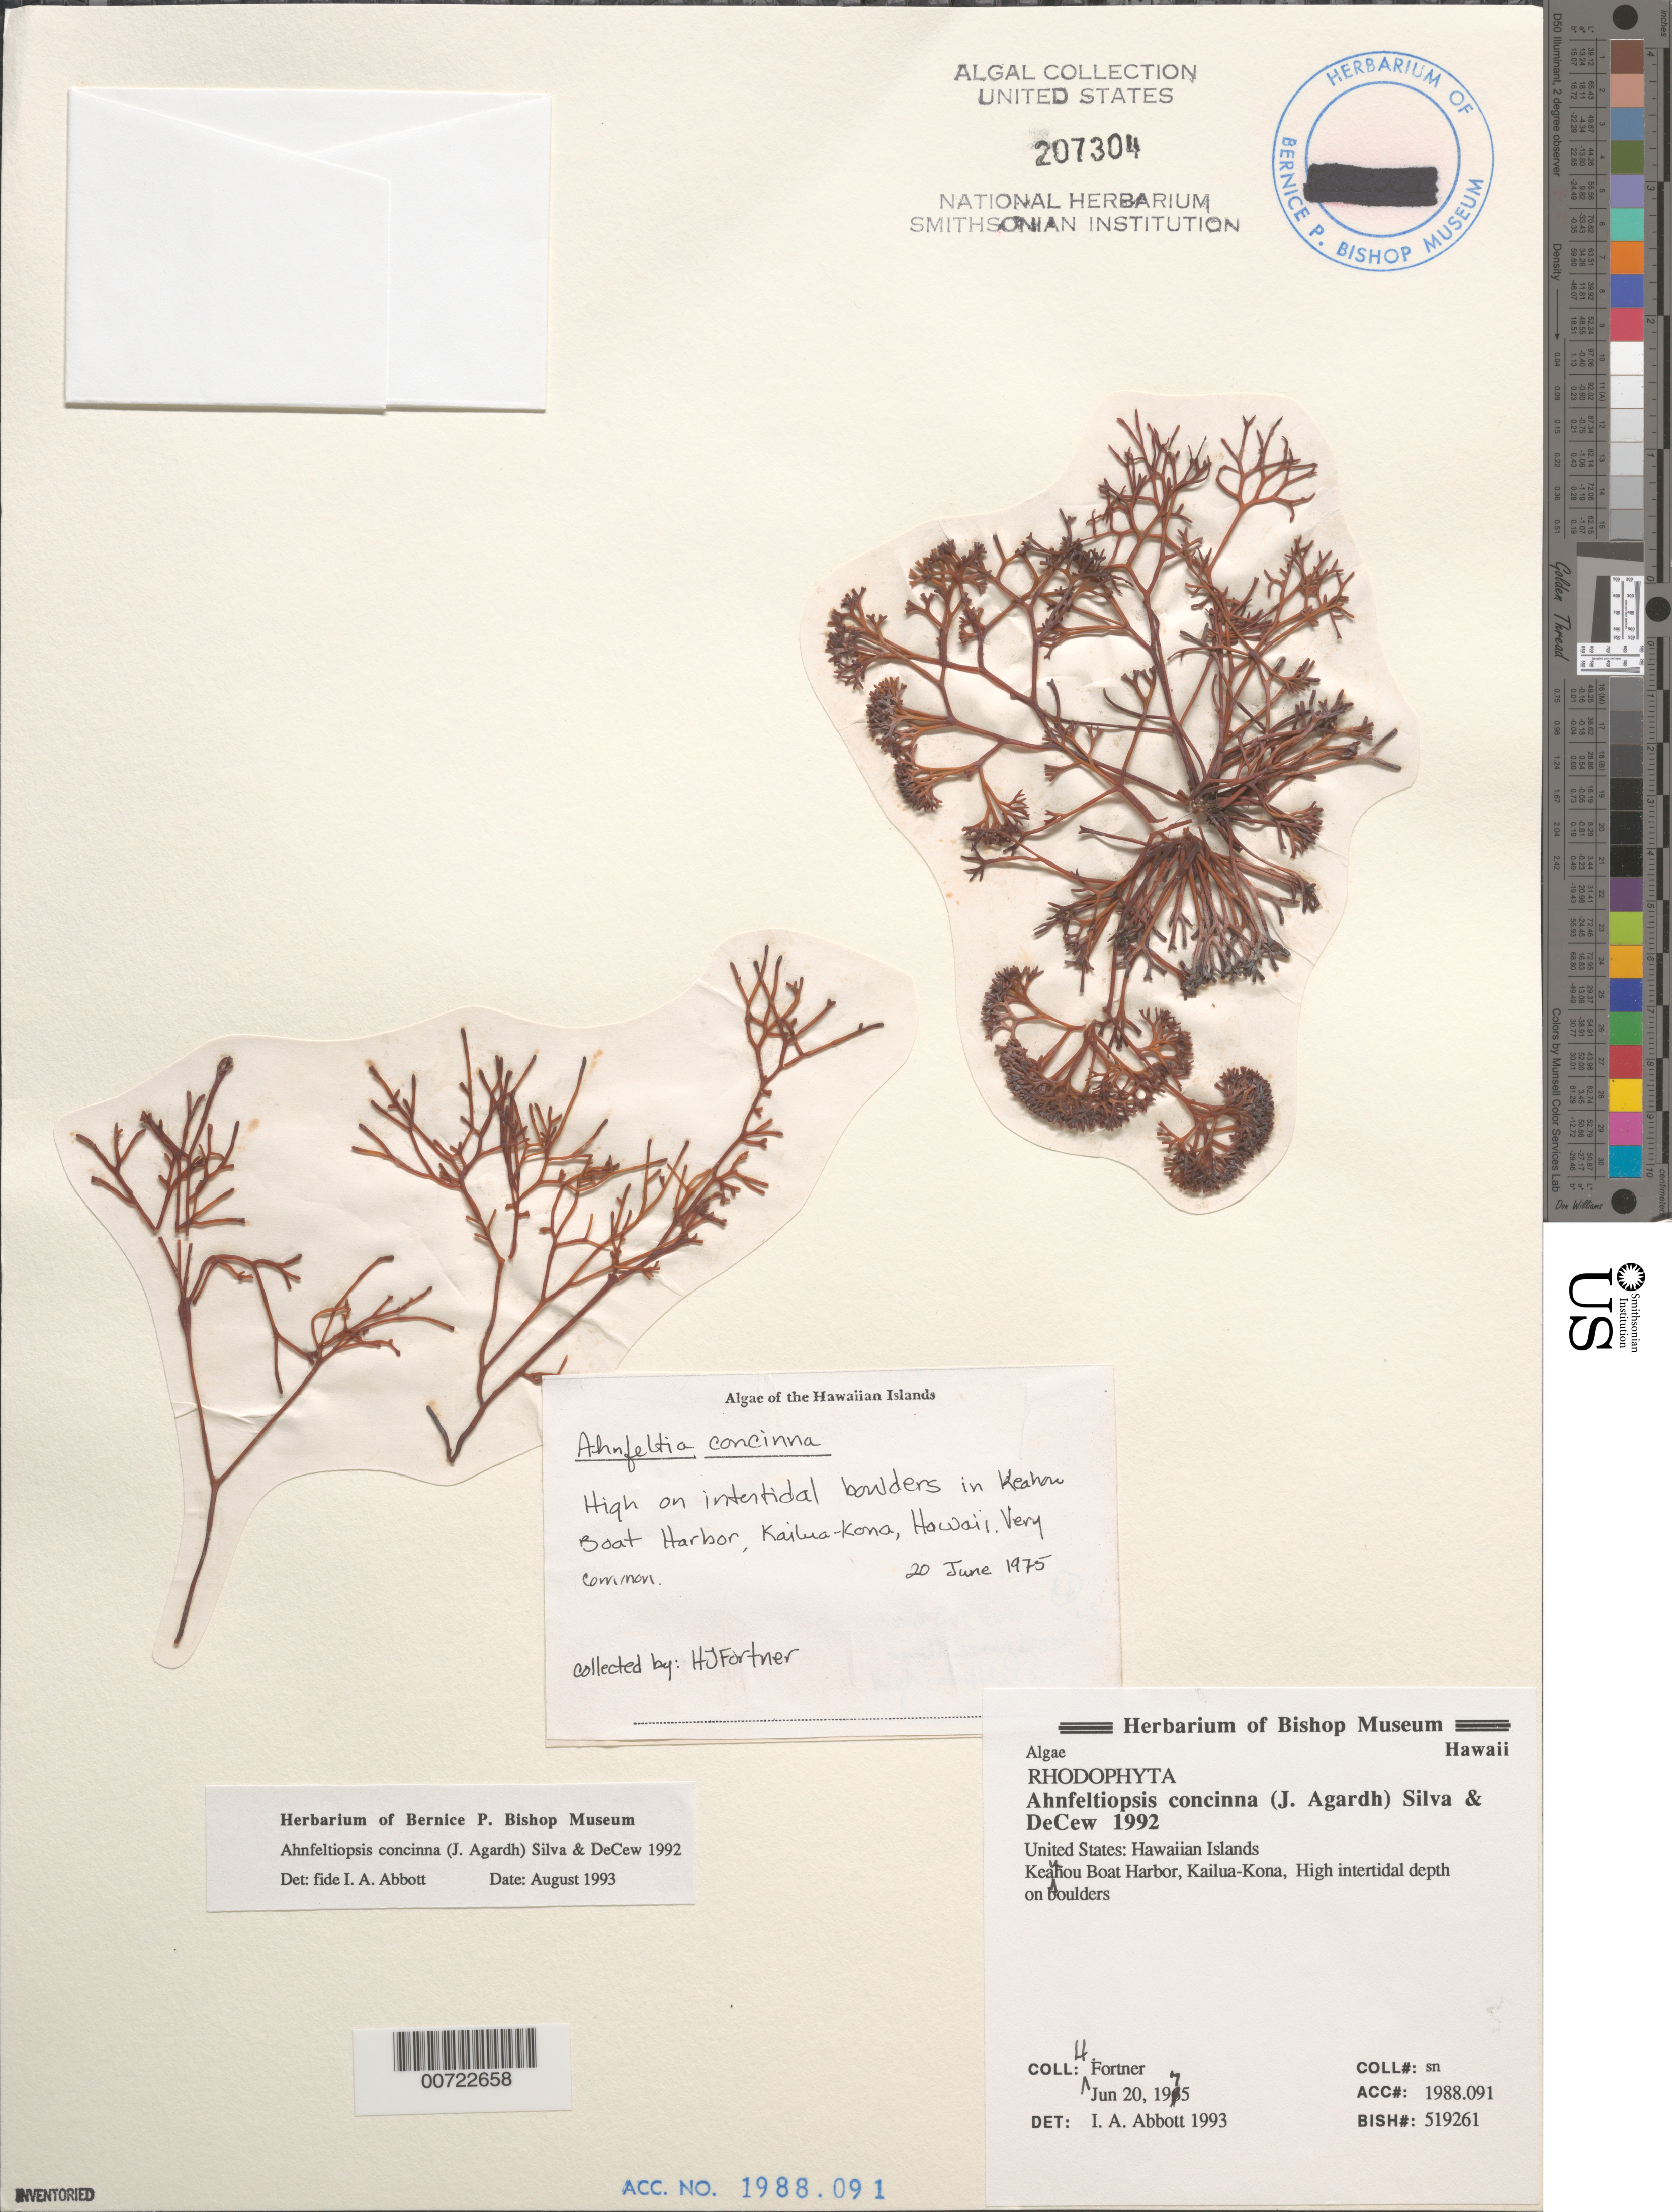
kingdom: Plantae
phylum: Rhodophyta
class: Florideophyceae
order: Gigartinales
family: Phyllophoraceae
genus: Gymnogongrus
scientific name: Gymnogongrus durvillei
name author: (Bory) M.S.Calderon & S.M. Boo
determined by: Algae name updating Project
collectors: H. Fortner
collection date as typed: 20 Jun 1975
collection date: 1975-06-20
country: United States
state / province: Hawaii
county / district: Hawaii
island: Hawaii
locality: Keauhou Boat Harbor, Kailua-Kona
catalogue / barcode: US 207304